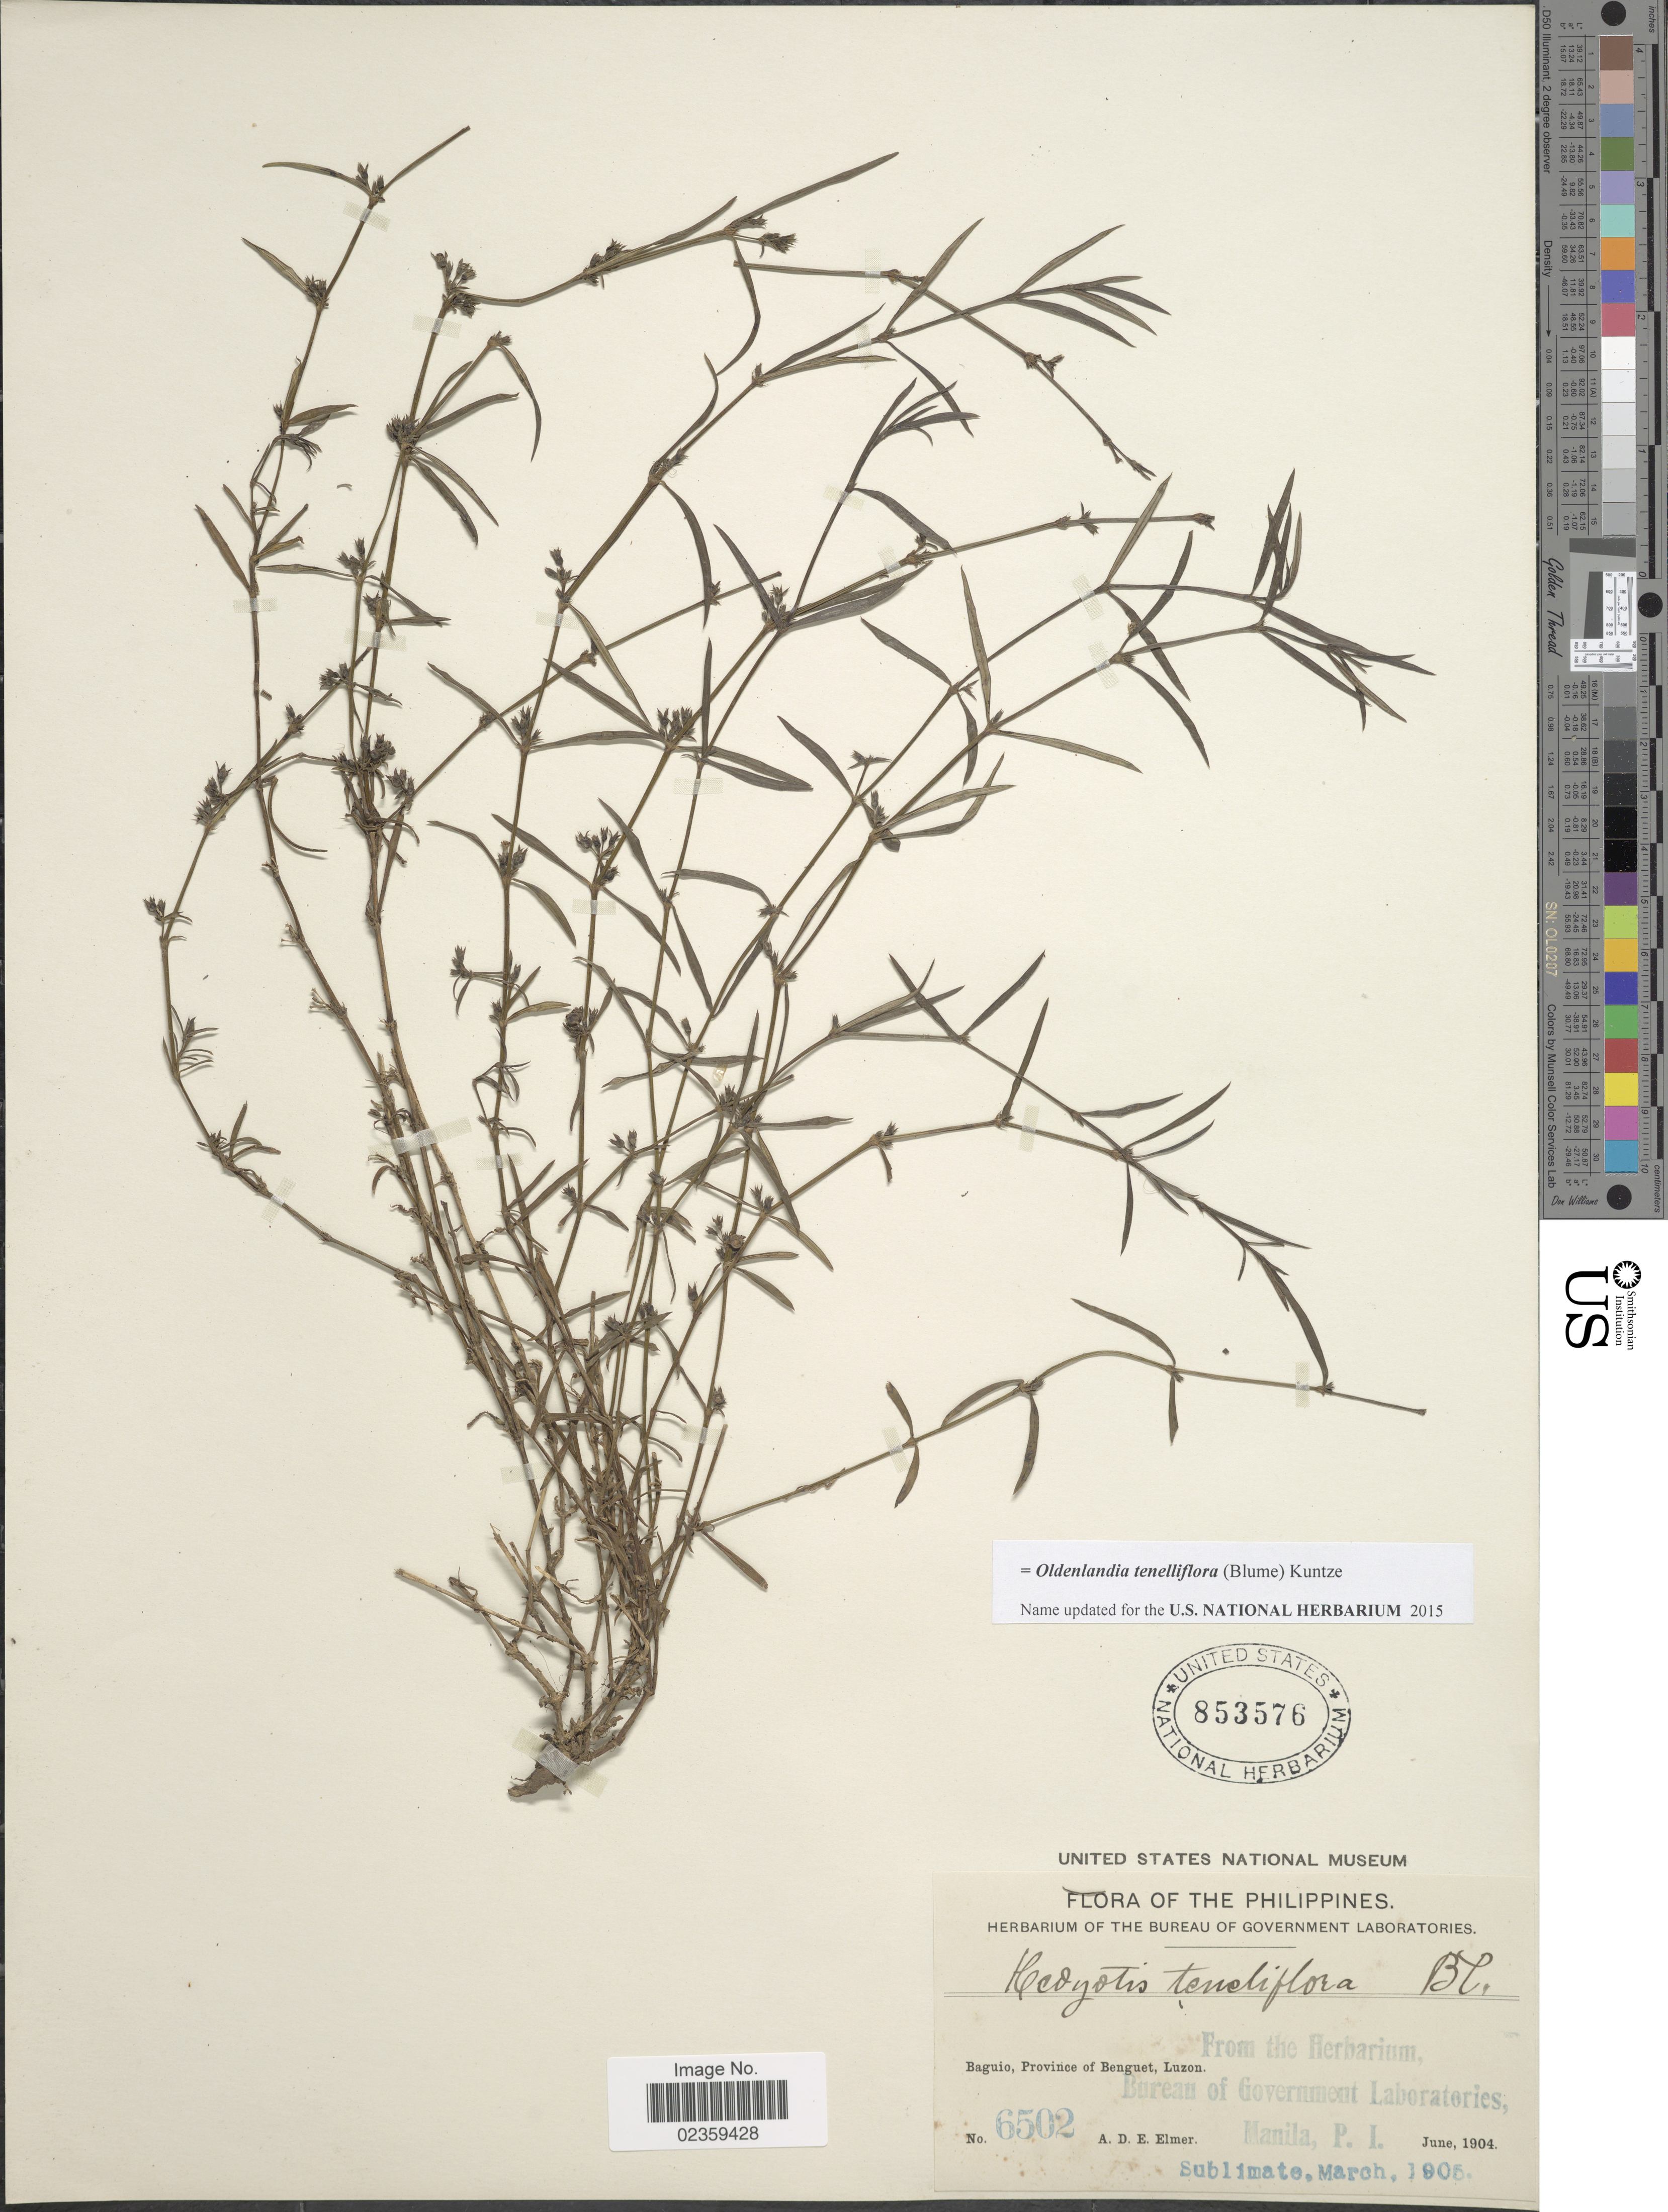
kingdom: Plantae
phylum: Tracheophyta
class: Magnoliopsida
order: Gentianales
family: Rubiaceae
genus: Oldenlandia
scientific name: Oldenlandia tenelliflora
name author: (Blume) Kuntze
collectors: A. D. E. Elmer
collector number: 6502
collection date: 1904-06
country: Philippines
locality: Baguio, Province of Benguet, Luzon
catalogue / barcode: US 853576